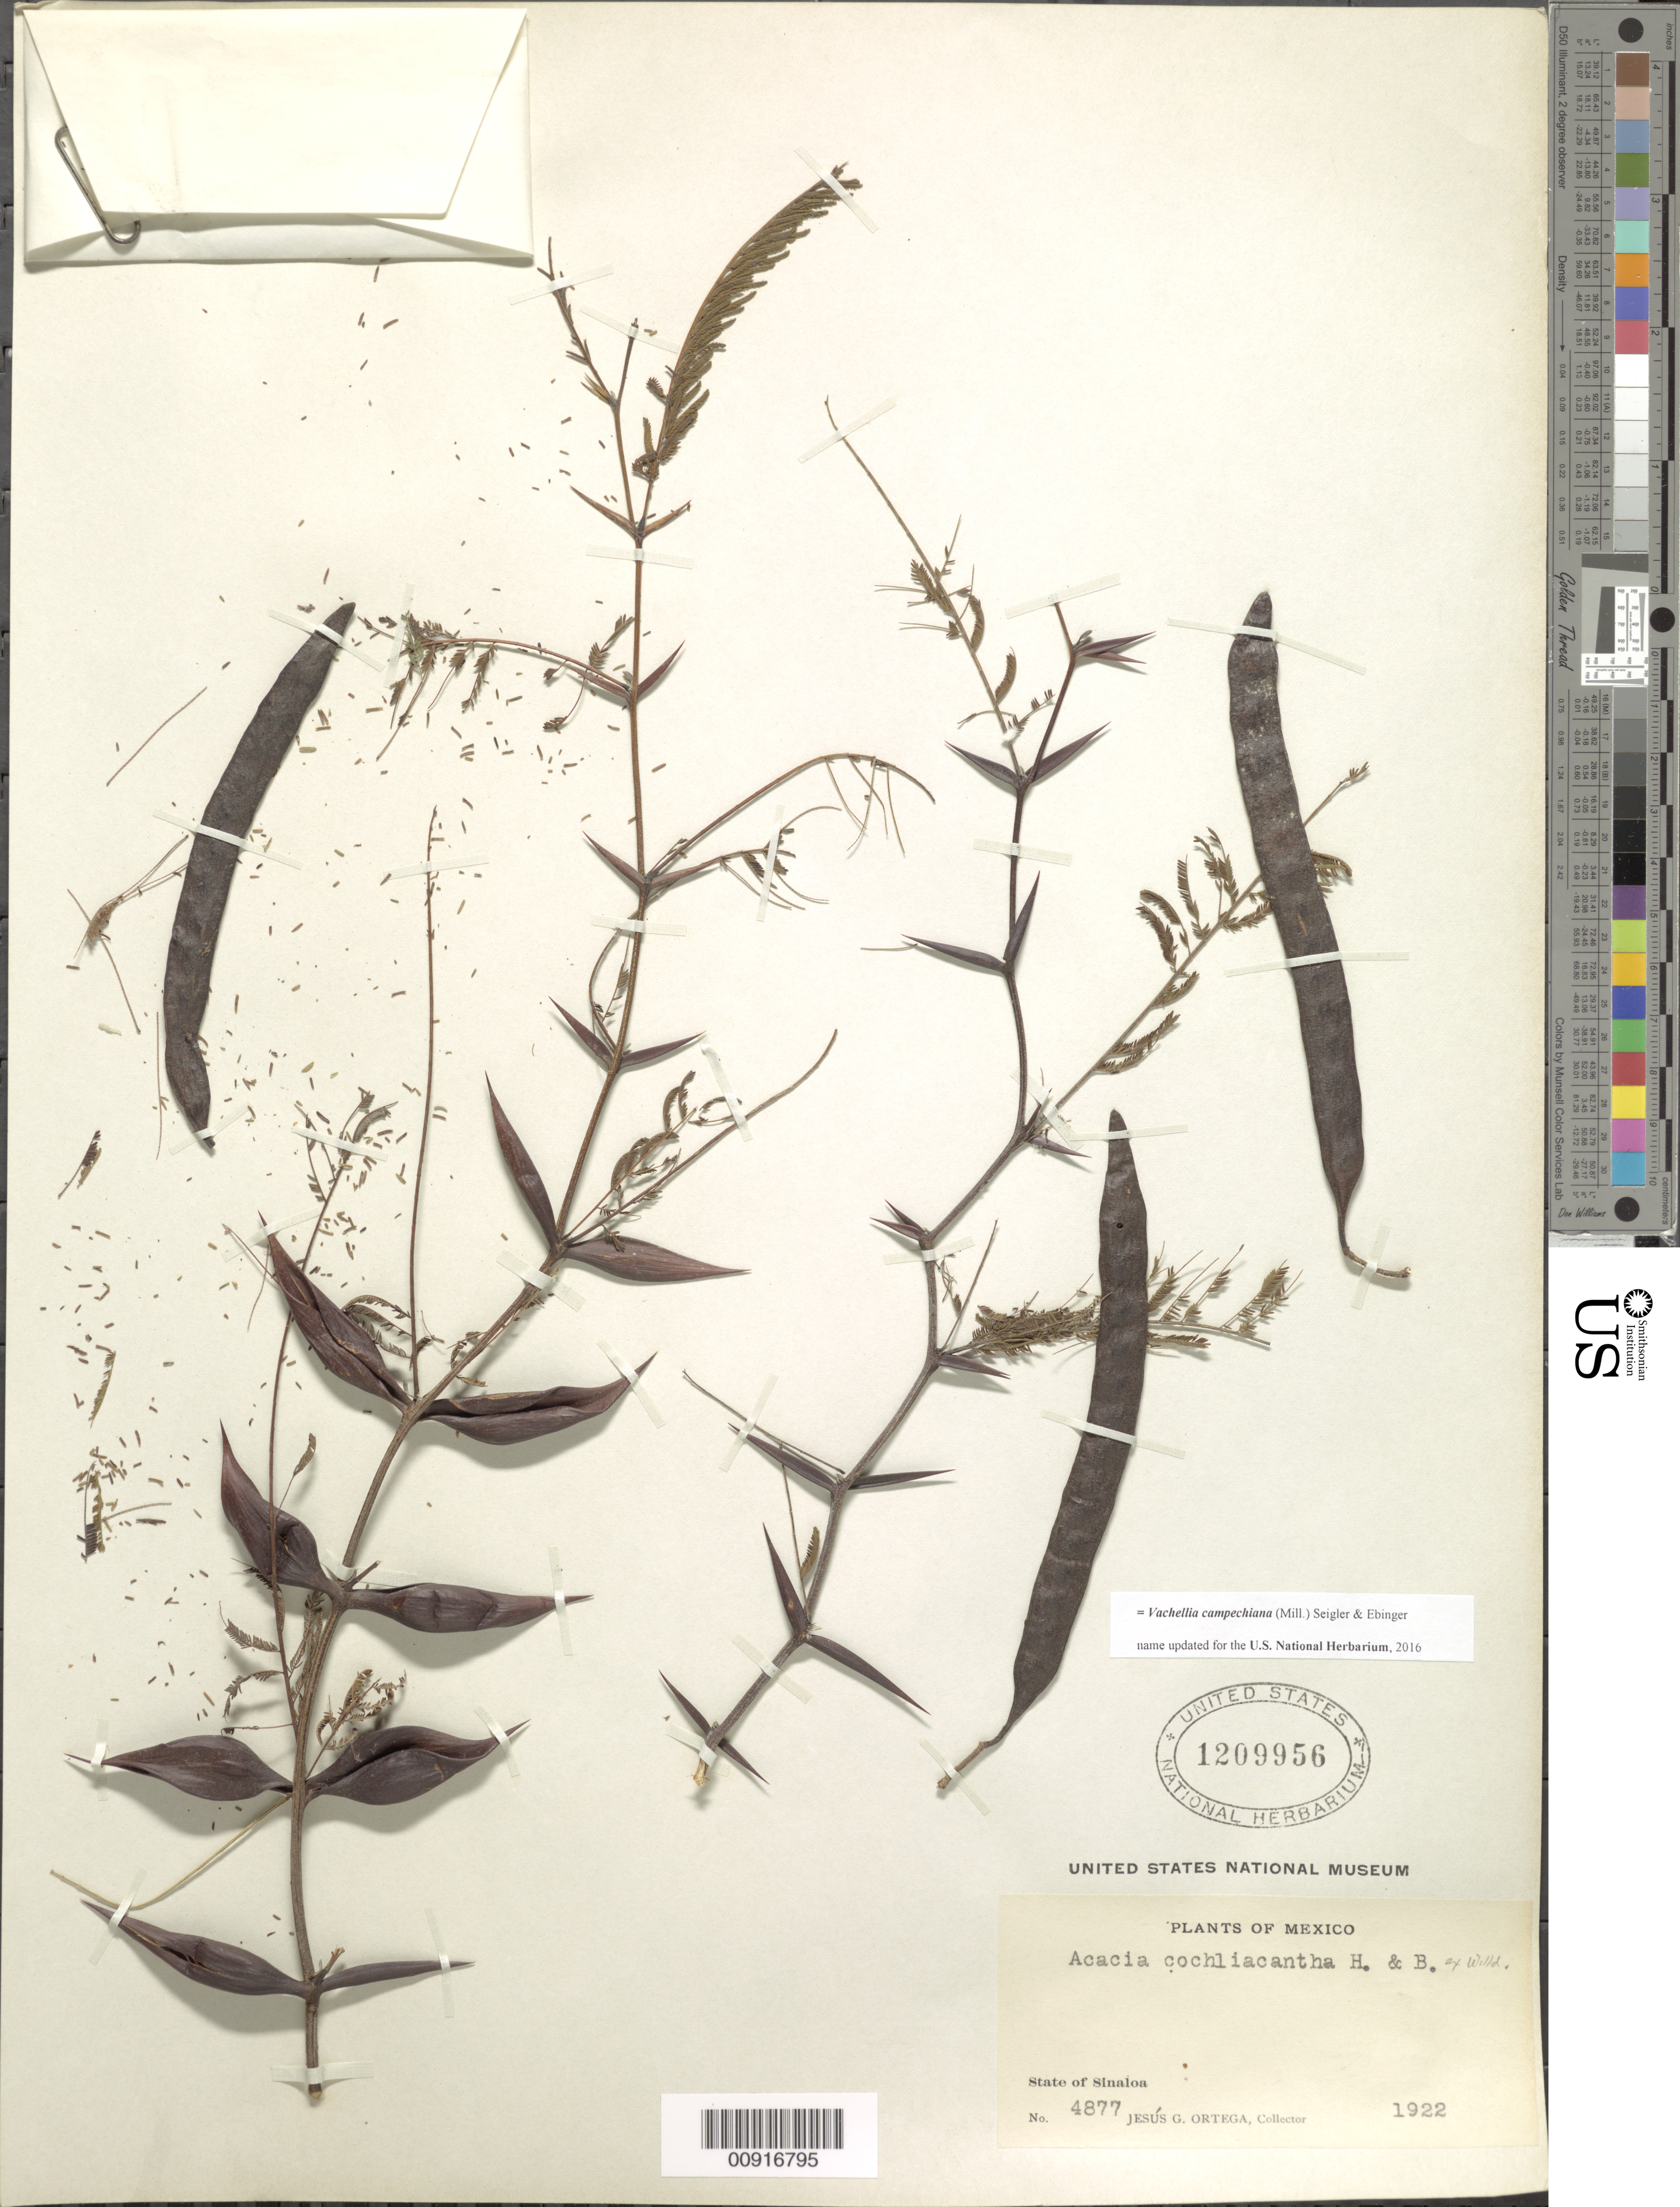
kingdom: Plantae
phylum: Tracheophyta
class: Magnoliopsida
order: Fabales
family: Fabaceae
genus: Vachellia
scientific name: Vachellia campechiana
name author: (Mill.) Seigler & Ebinger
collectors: J. Ortega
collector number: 4877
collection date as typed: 1922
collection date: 1922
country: Mexico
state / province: Sinaloa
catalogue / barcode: US 1209956